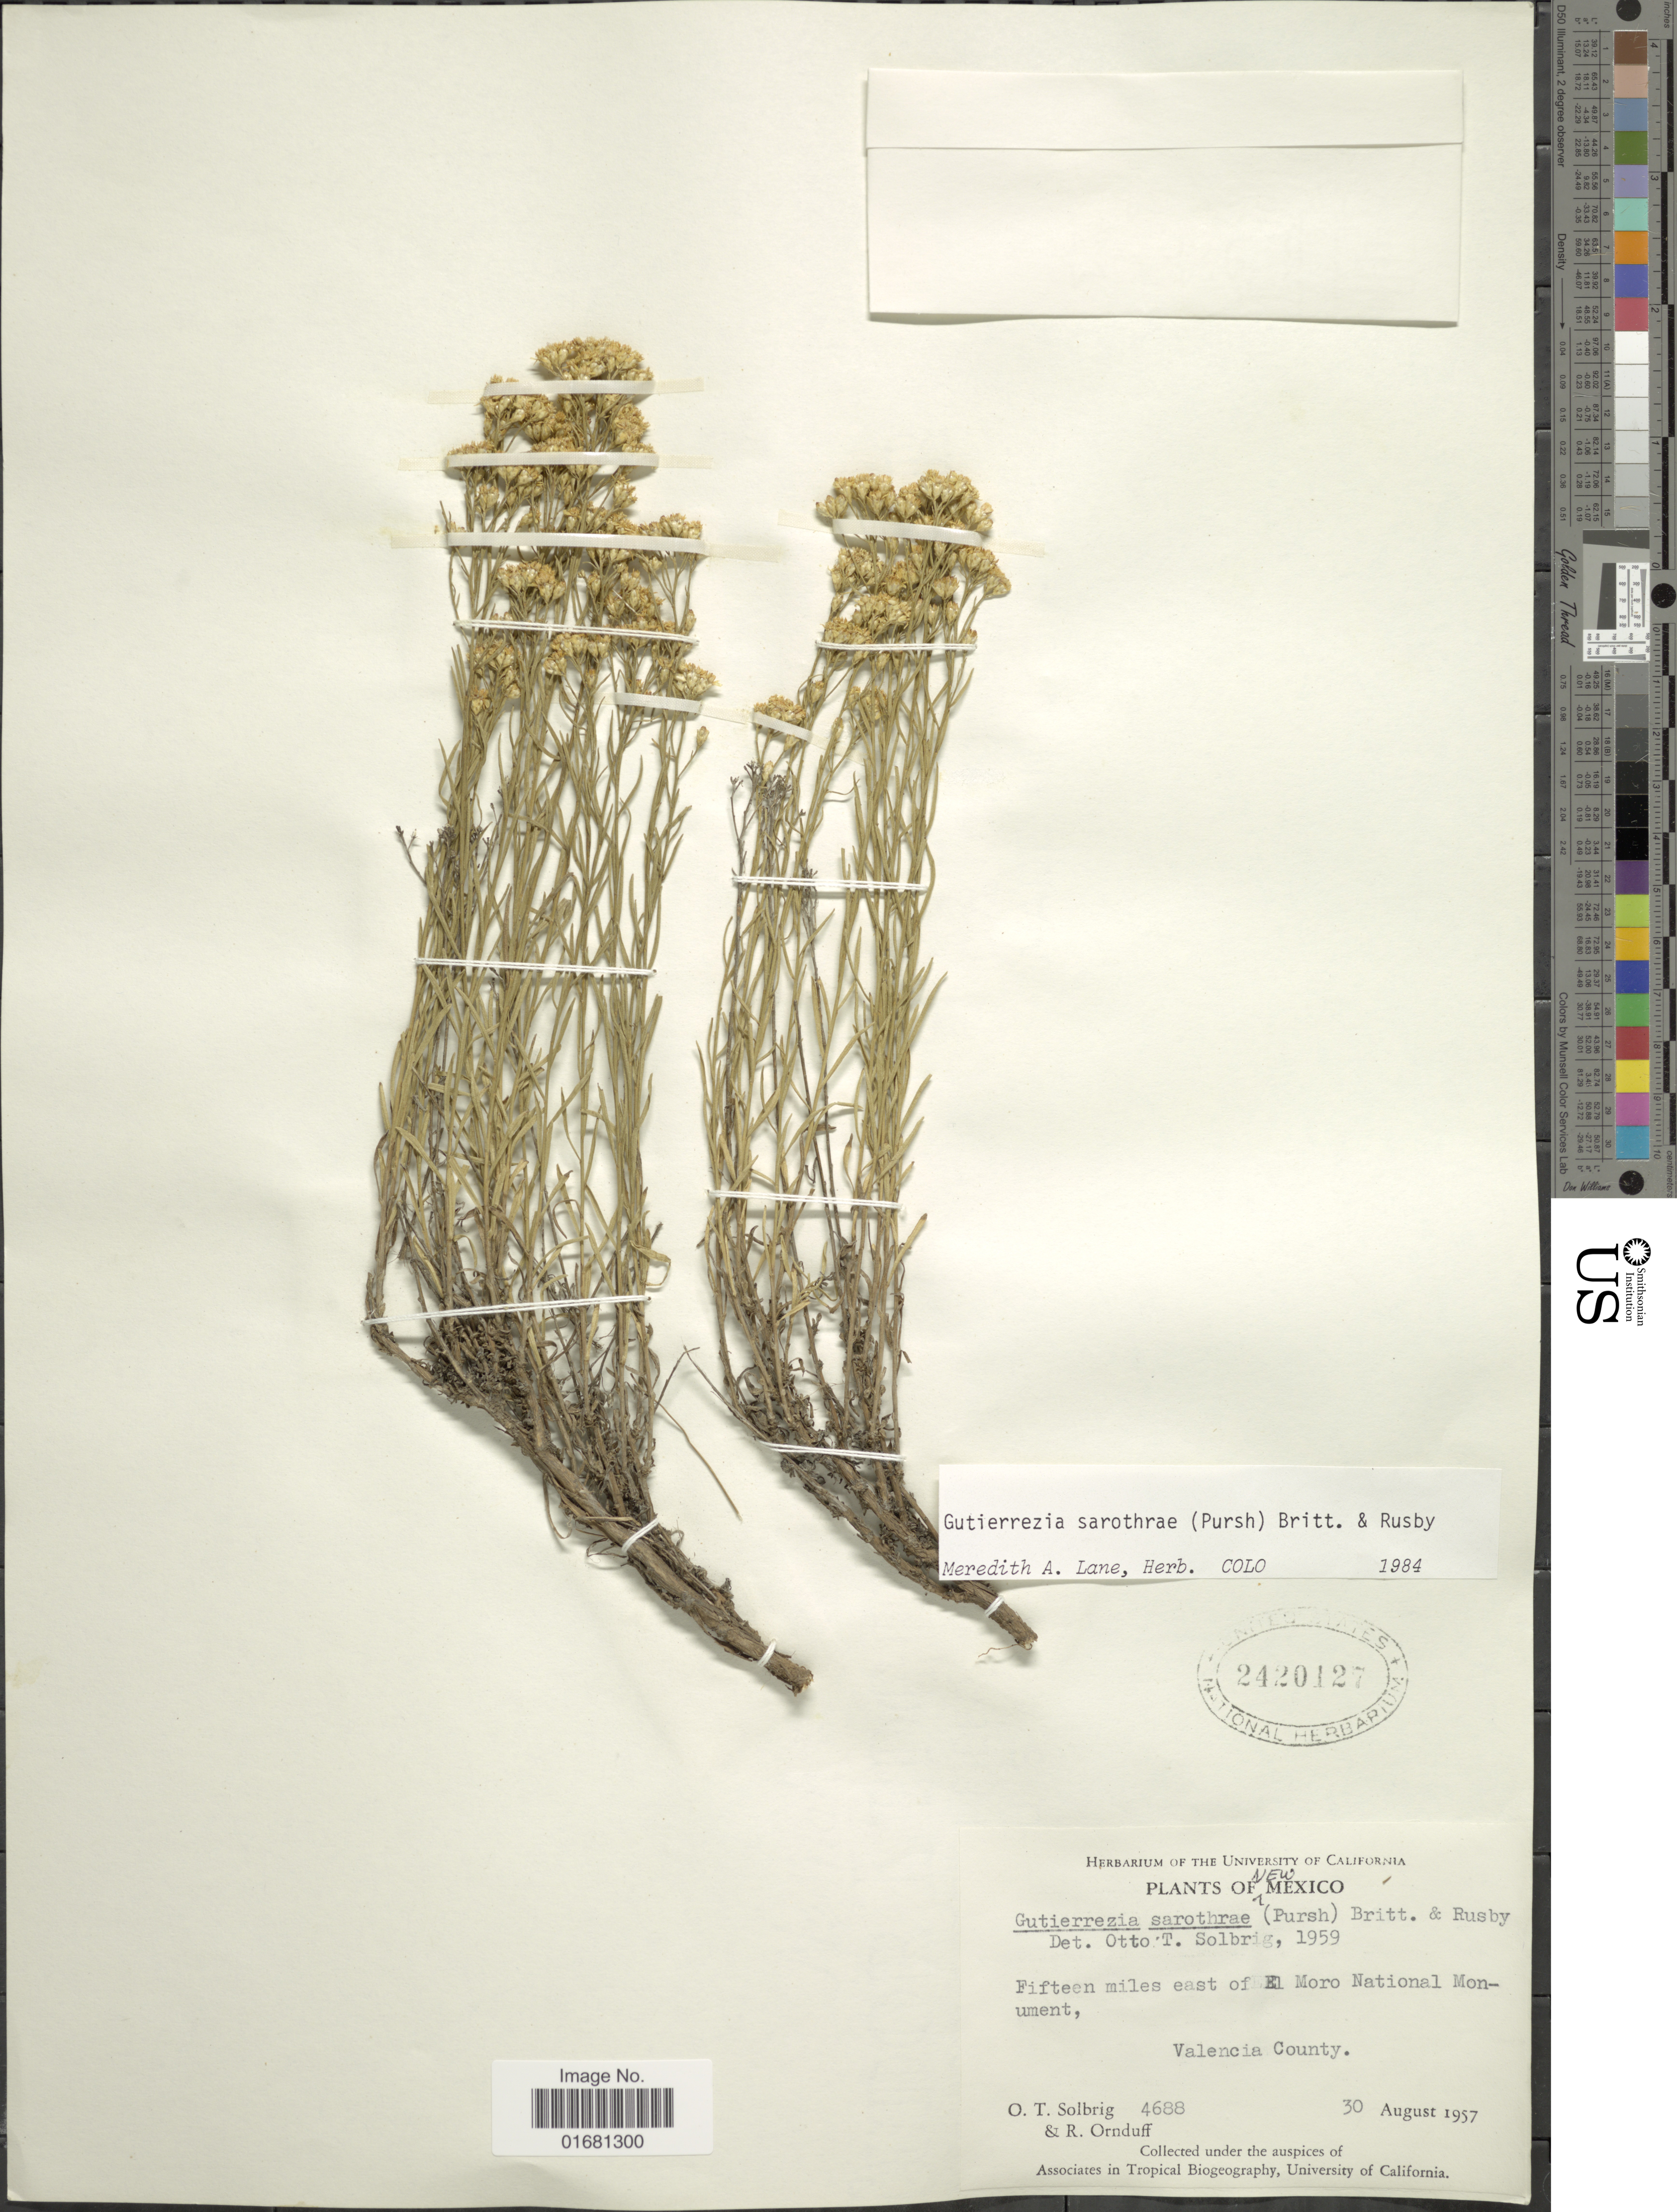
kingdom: Plantae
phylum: Tracheophyta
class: Magnoliopsida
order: Asterales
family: Asteraceae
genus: Gutierrezia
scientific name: Gutierrezia sarothrae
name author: (Pursh) Britton & Rusby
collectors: O. T. Solbrig & R. Ornduff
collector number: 4688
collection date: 1957-08-30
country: United States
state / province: New Mexico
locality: New Mexico. Valencia County. Fifteen miles east of El Moro National Monument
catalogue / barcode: US 2420127